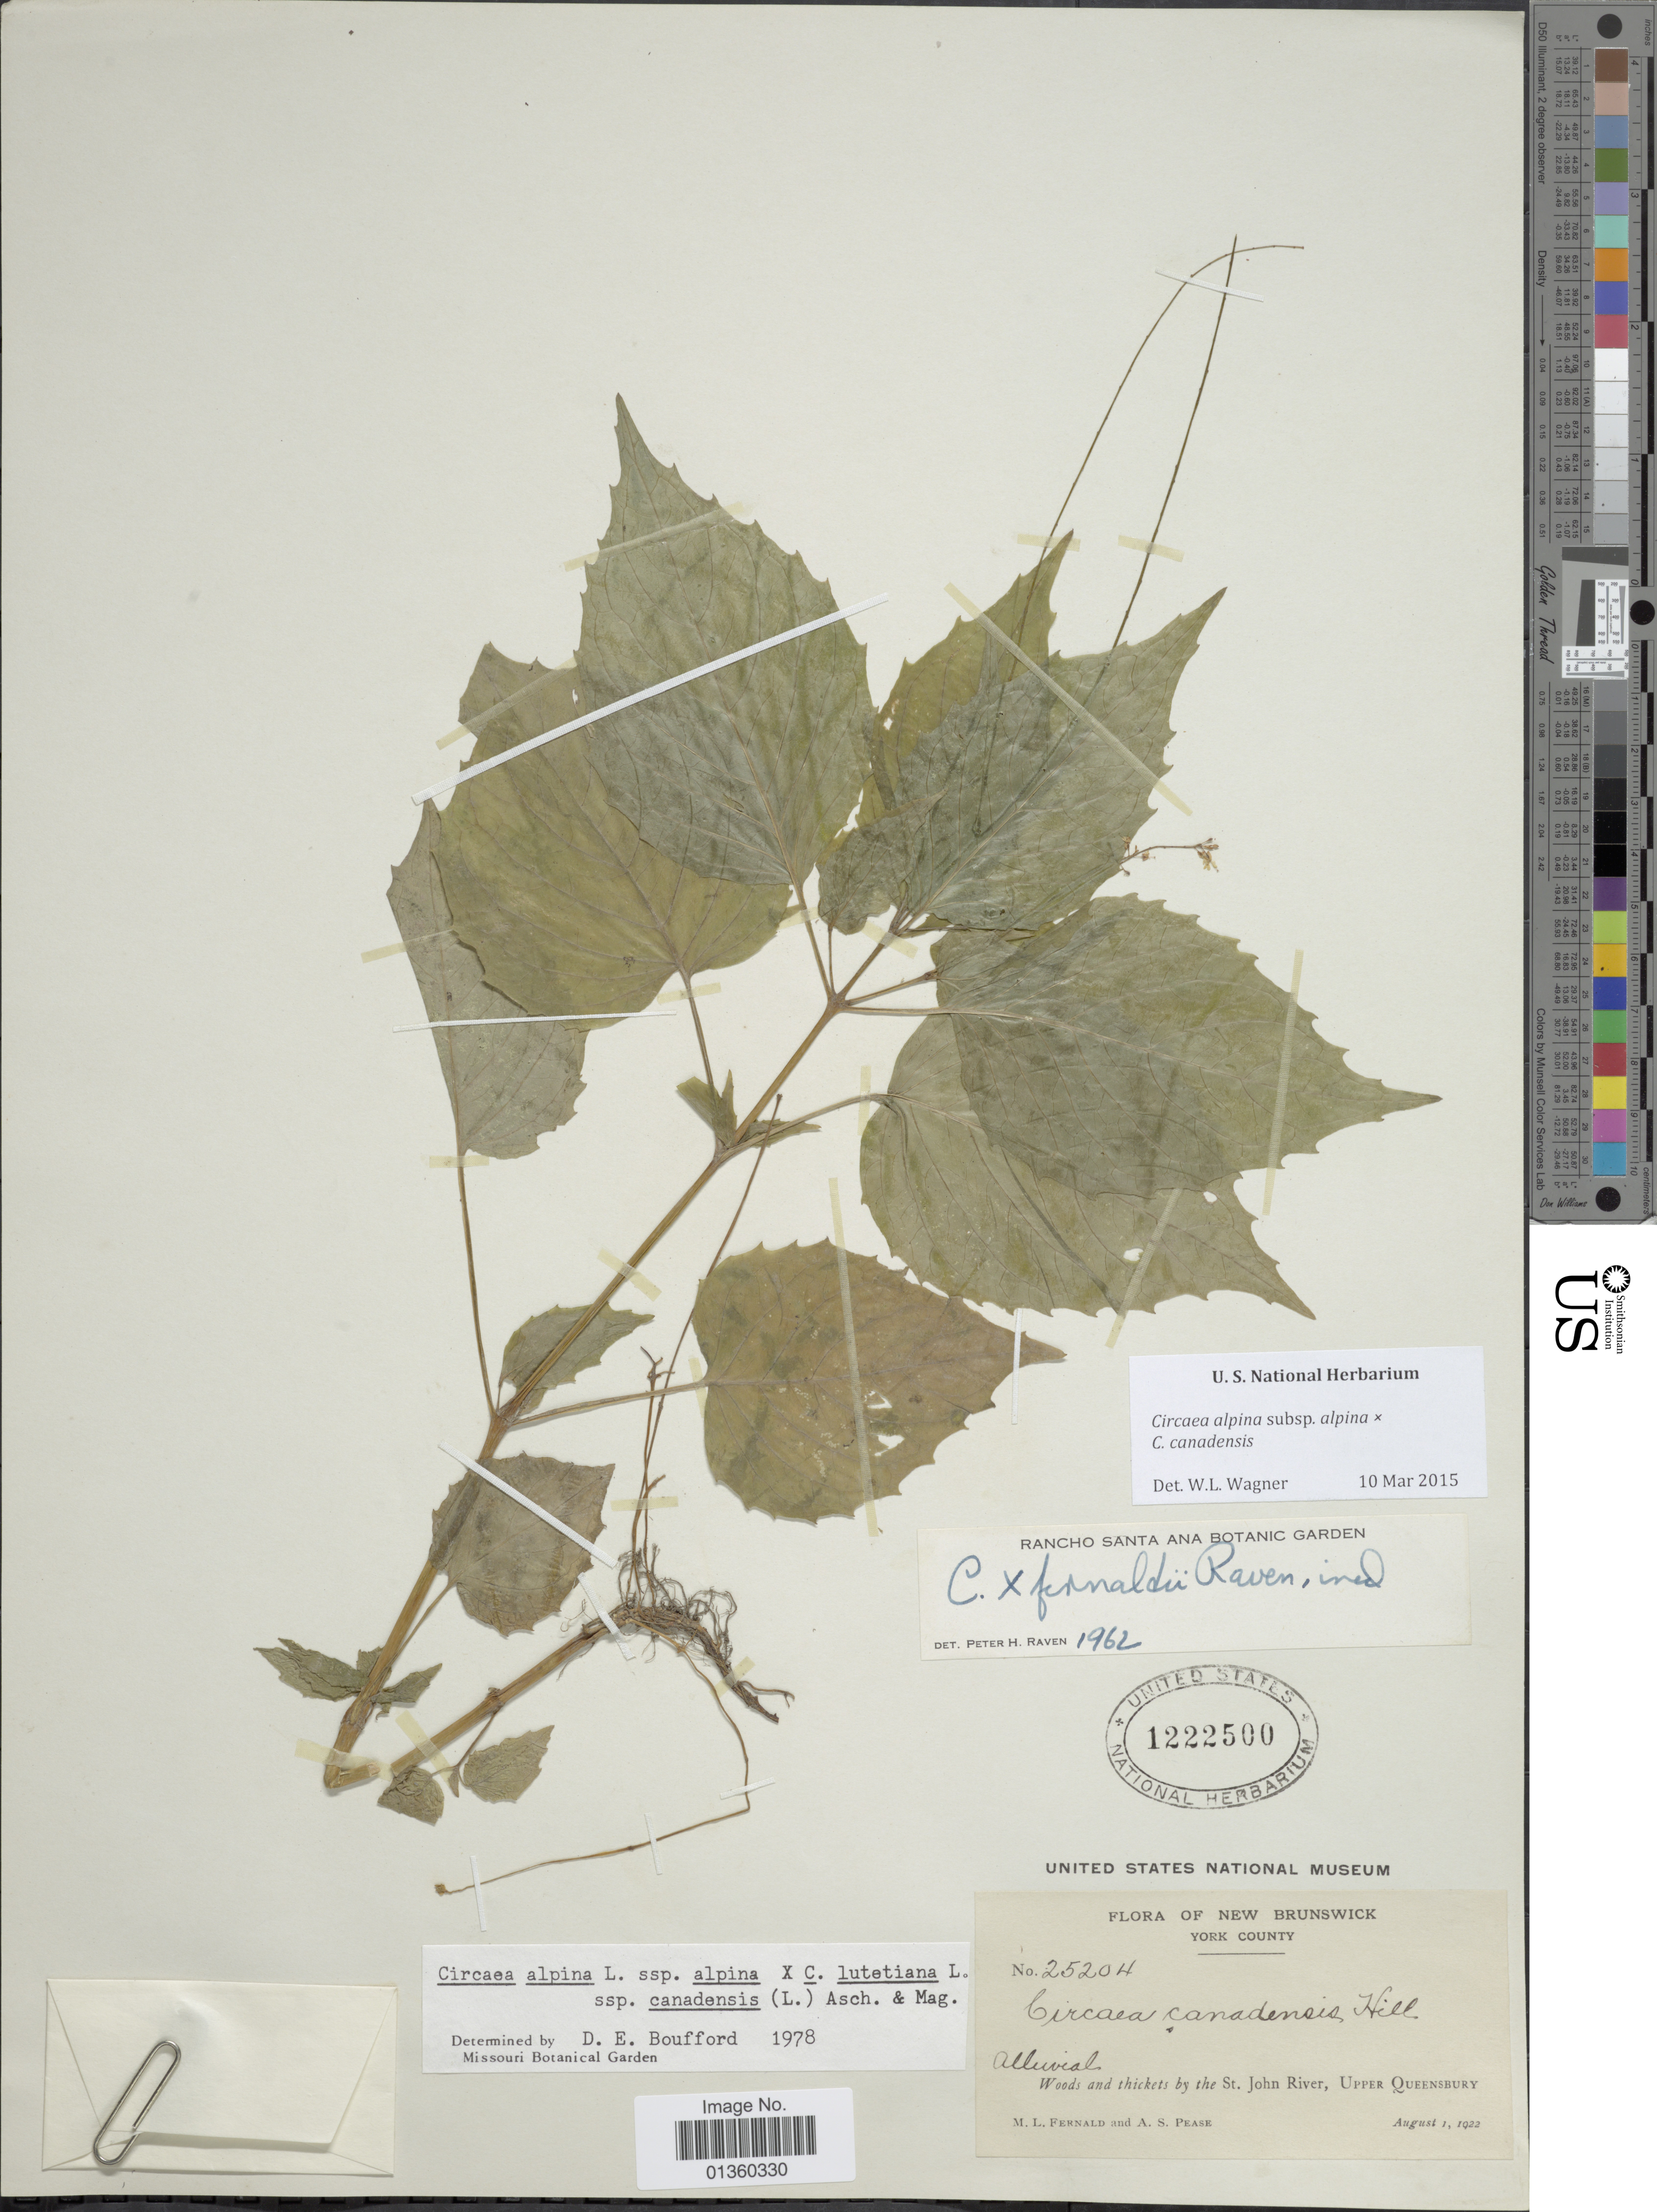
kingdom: Plantae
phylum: Tracheophyta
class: Magnoliopsida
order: Myrtales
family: Onagraceae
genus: Circaea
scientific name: Circaea alpina subsp. alpina x C. canadensis (L.) Hill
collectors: M. L. Fernald & A. S. Pease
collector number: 25204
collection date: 1922-08-01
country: Canada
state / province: New Brunswick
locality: York County, Woods and thickets by the St. John River, Upper Queensbury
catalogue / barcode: US 1222500